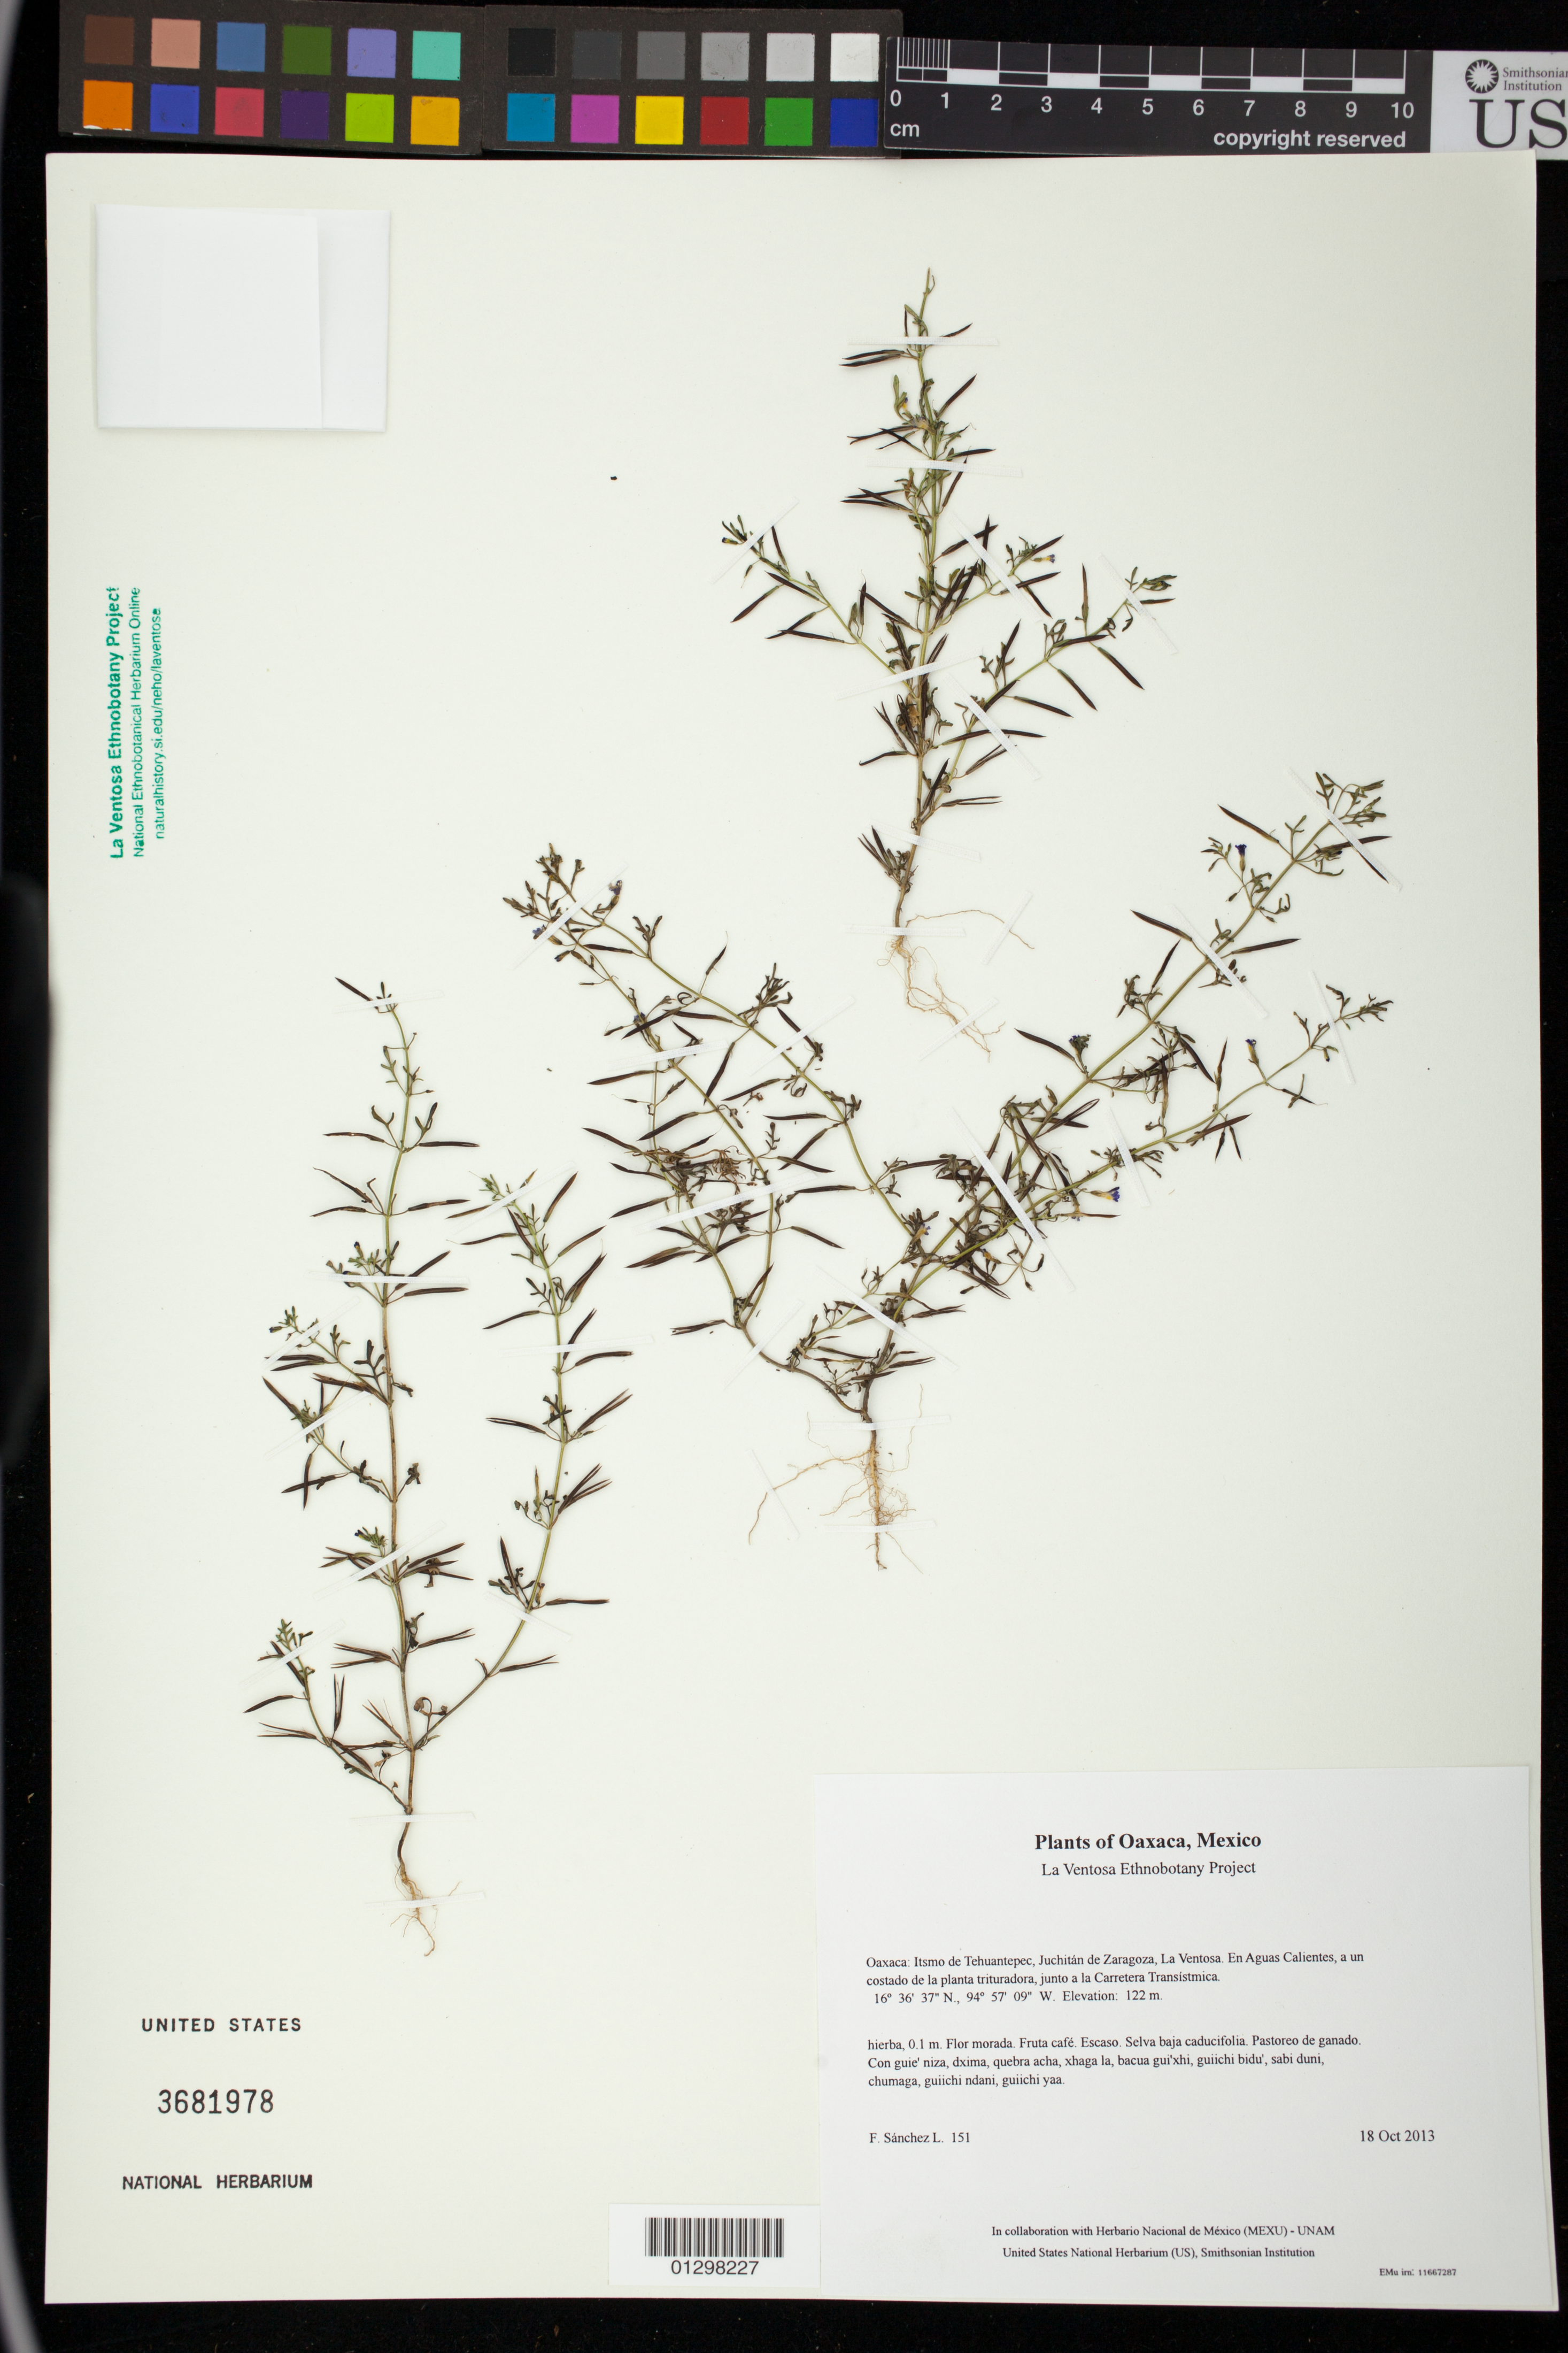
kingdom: Plantae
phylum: Tracheophyta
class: Magnoliopsida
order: Lamiales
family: Plantaginaceae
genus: Schistophragma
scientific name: Schistophragma mexicanum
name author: Benth. ex D. Dietr.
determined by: Reyes García, A.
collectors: F. Sánchez L.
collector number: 151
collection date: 2013-10-18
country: Mexico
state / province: Oaxaca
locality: Itsmo de Tehuantepec, Juchitán de Zaragoza, La Ventosa. En Aguas Calientes, a un costado de la planta trituradora, junto a la Carretera Transístmica.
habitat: Selva baja caducifolia. Pastoreo de ganado.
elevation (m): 122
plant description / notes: JEBOT, MEXU, SERO, US; Guixi. 0.1 m. Guie' nagu. Cuaananaxhi namuu. Huaxie'.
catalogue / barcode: US 3681978